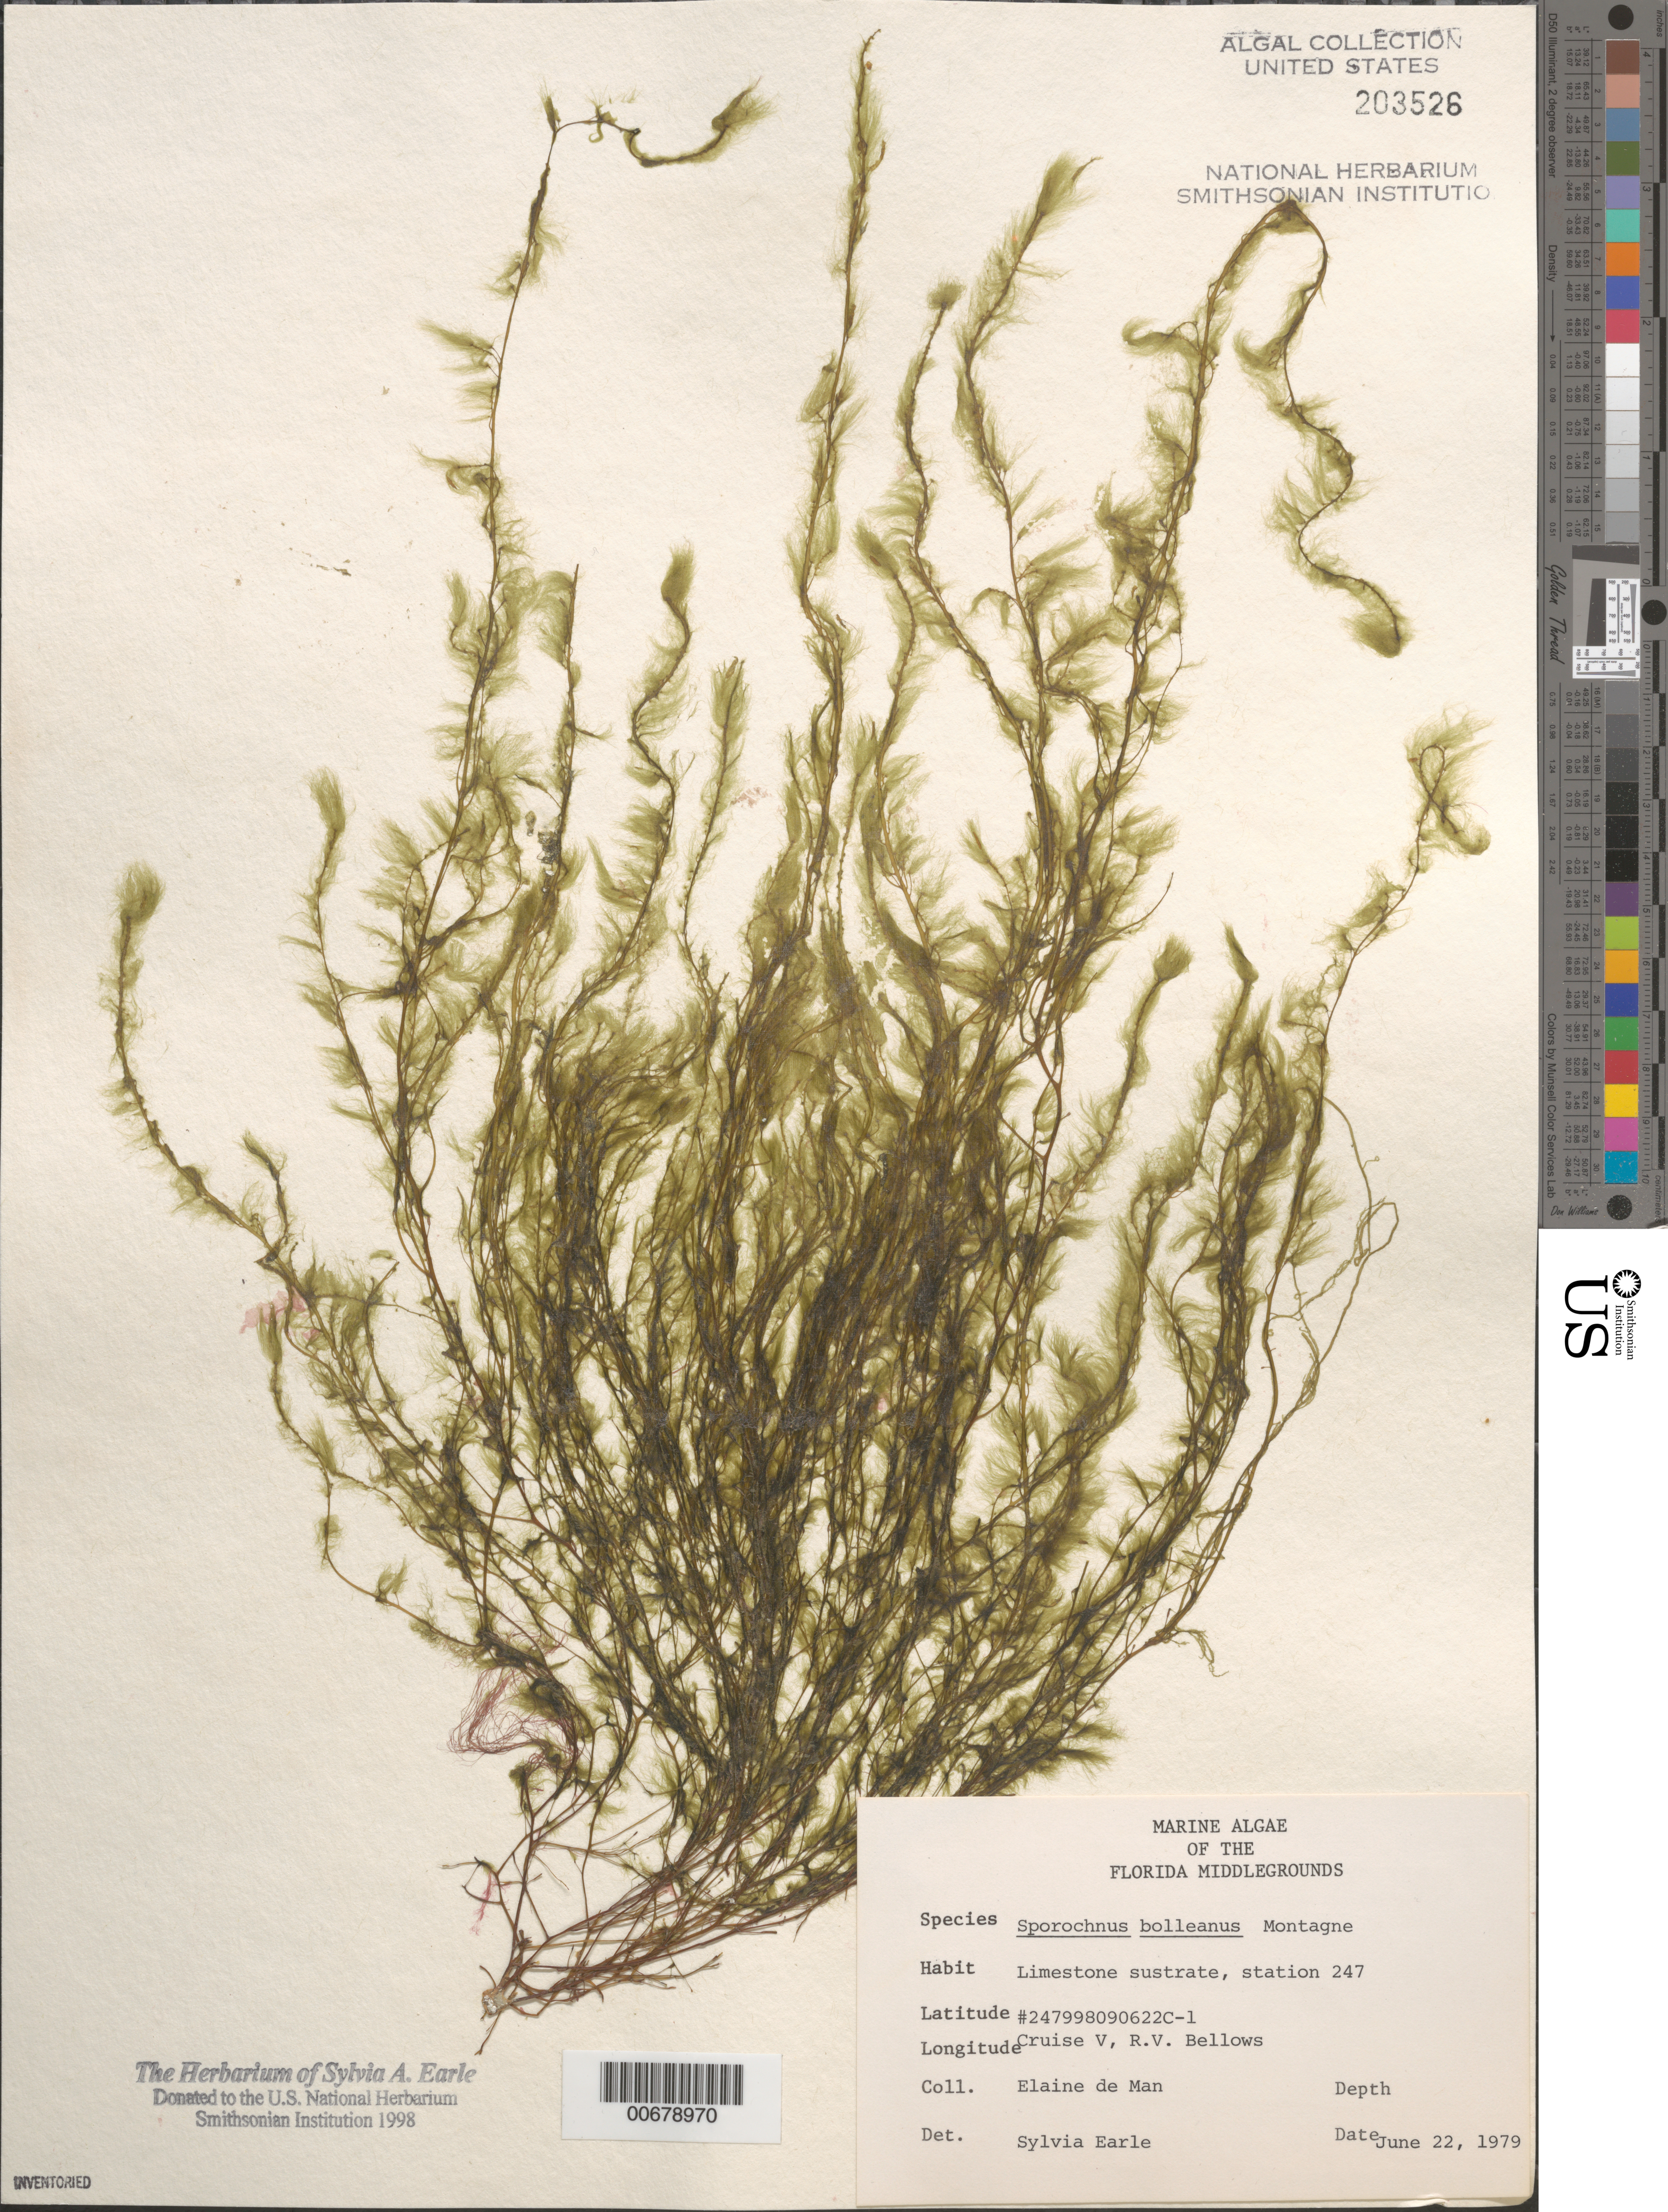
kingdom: Chromista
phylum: Ochrophyta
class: Phaeophyceae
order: Sporochnales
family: Sporochnaceae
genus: Sporochnus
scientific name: Sporochnus bolleanus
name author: Mont.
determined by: Earle, S. A.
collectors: E. de Man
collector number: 247998090622C-1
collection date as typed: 22 Jun 1979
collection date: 1979-06-22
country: United States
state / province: Florida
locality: Florida Middle Grounds, Gulf of Mexico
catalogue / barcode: US 203526